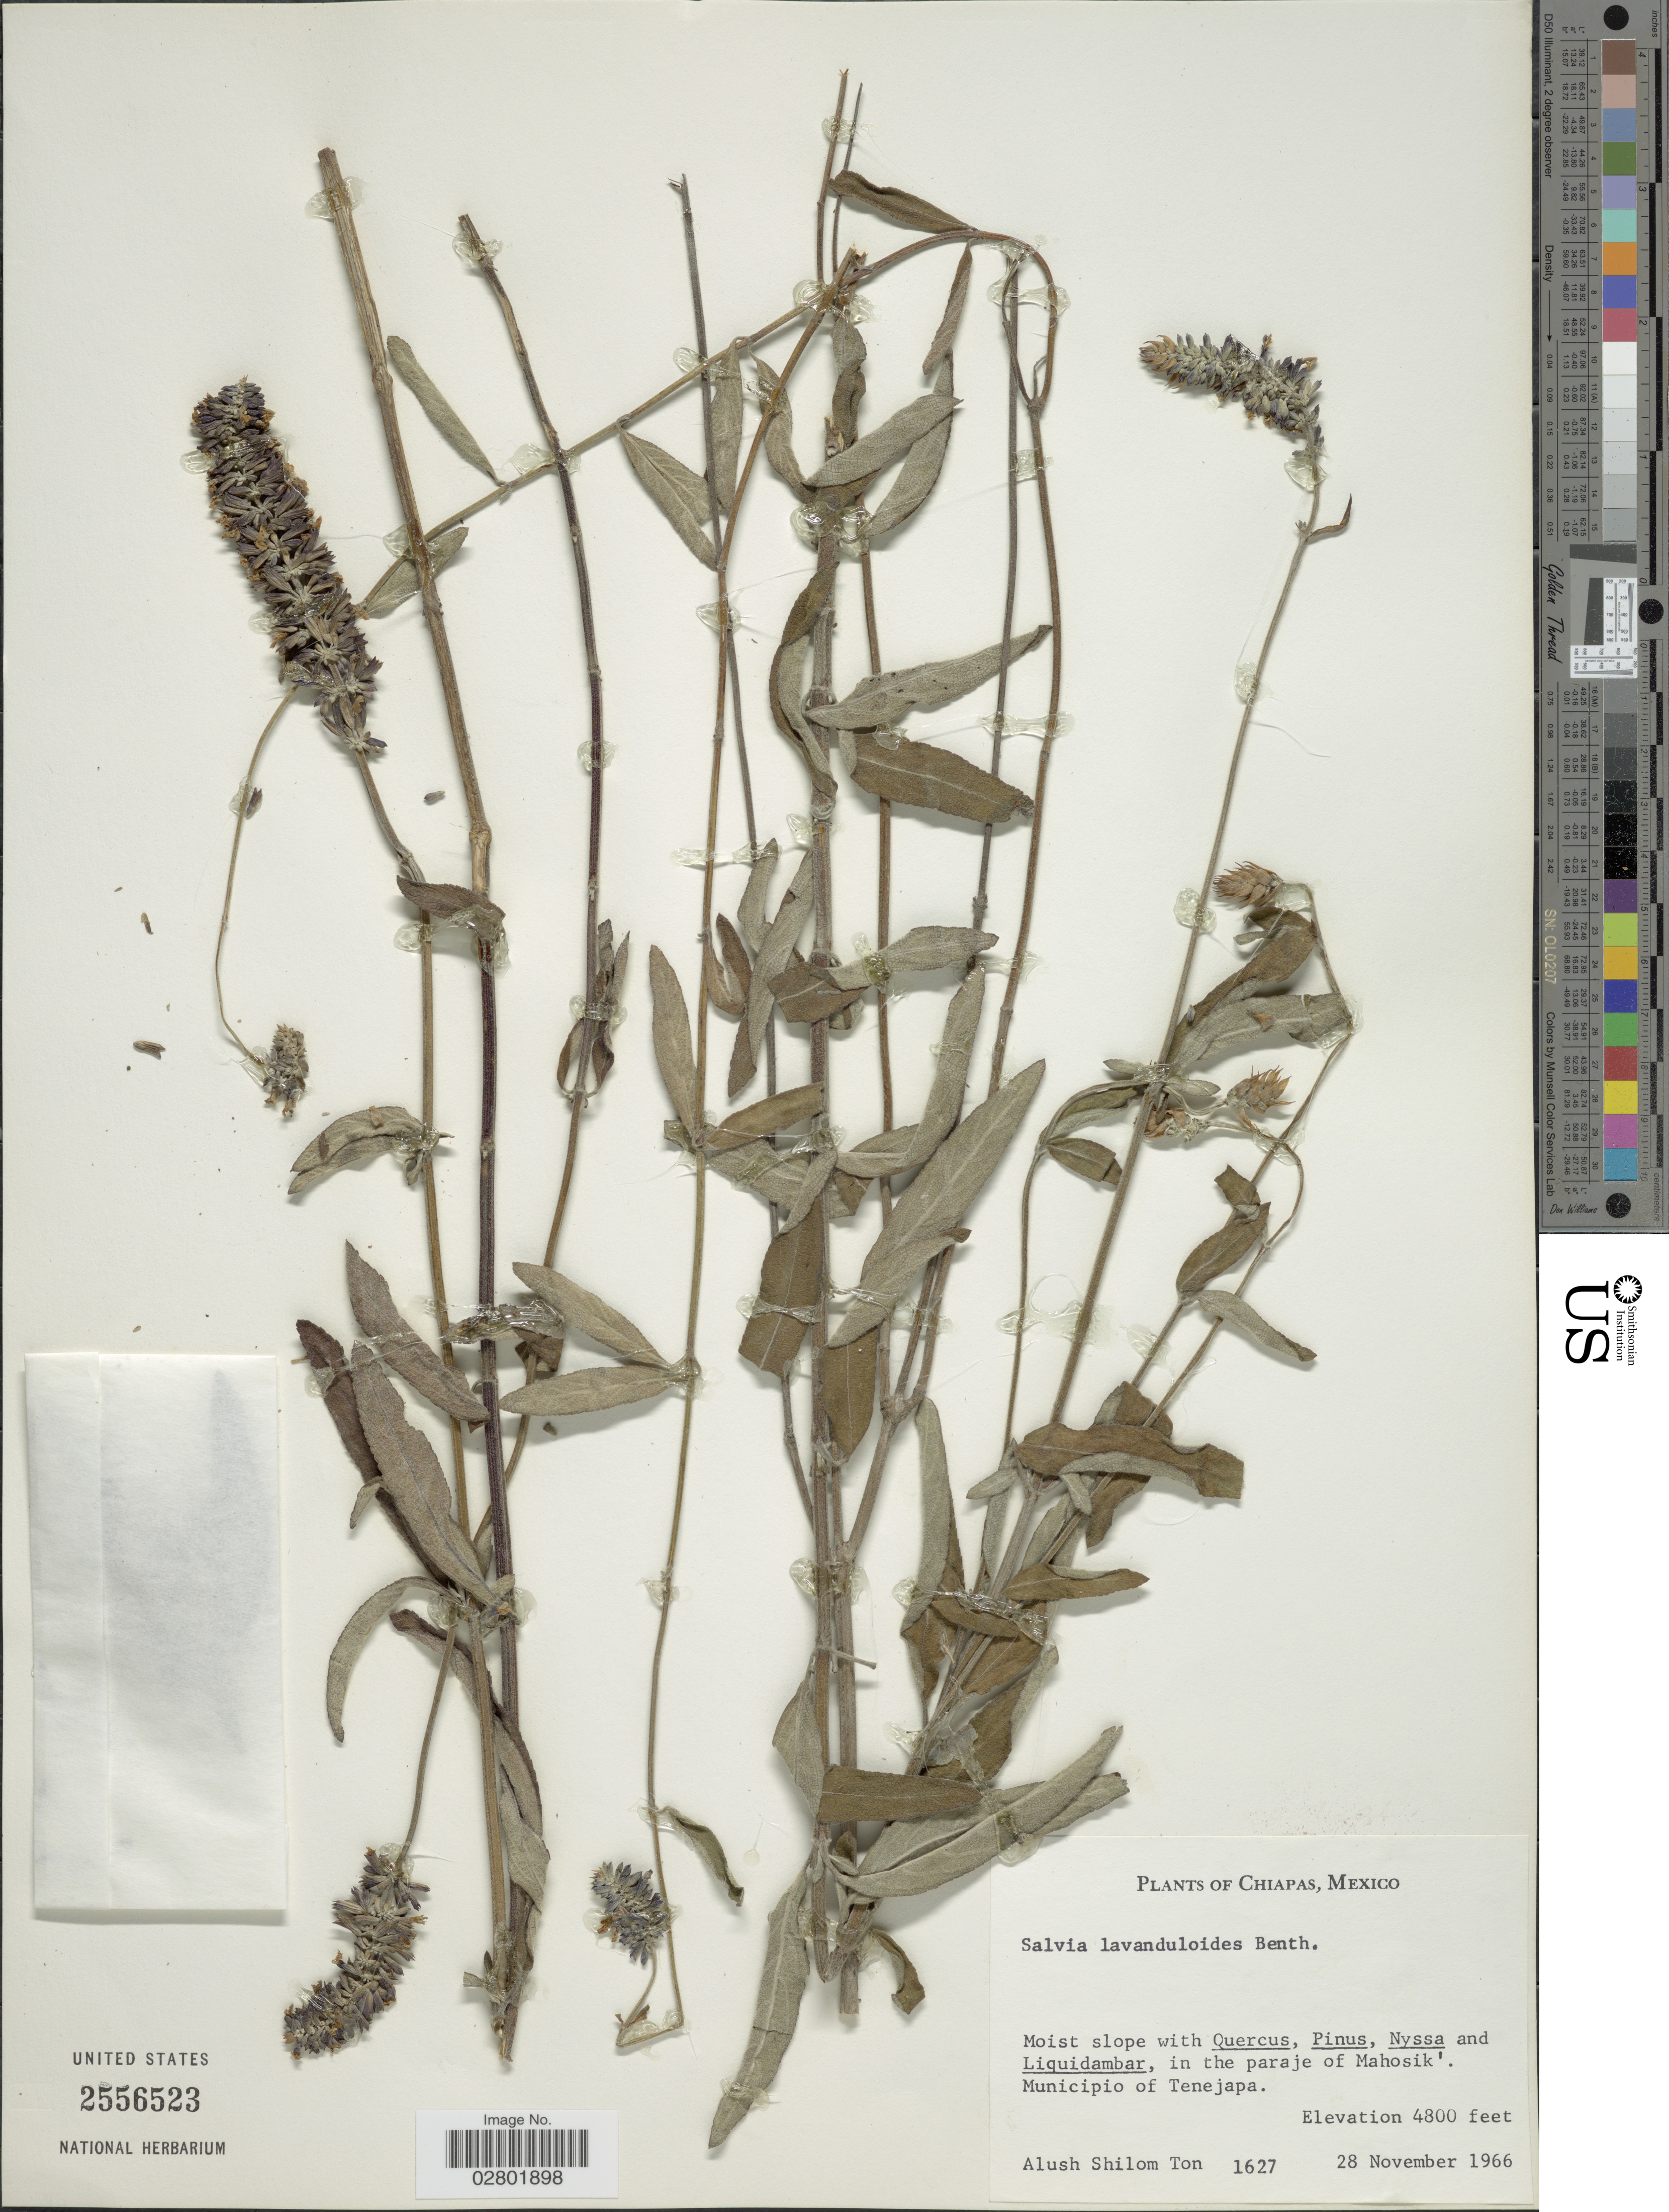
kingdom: Plantae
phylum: Tracheophyta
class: Magnoliopsida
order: Lamiales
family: Lamiaceae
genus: Salvia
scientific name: Salvia lavanduloides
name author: Kunth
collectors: A. M. Ton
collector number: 1627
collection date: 1966-11-28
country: Mexico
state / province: Chiapas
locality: In the paraje of Mahosik'. Municipio of Tenejapa.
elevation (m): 1463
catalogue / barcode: US 2556523